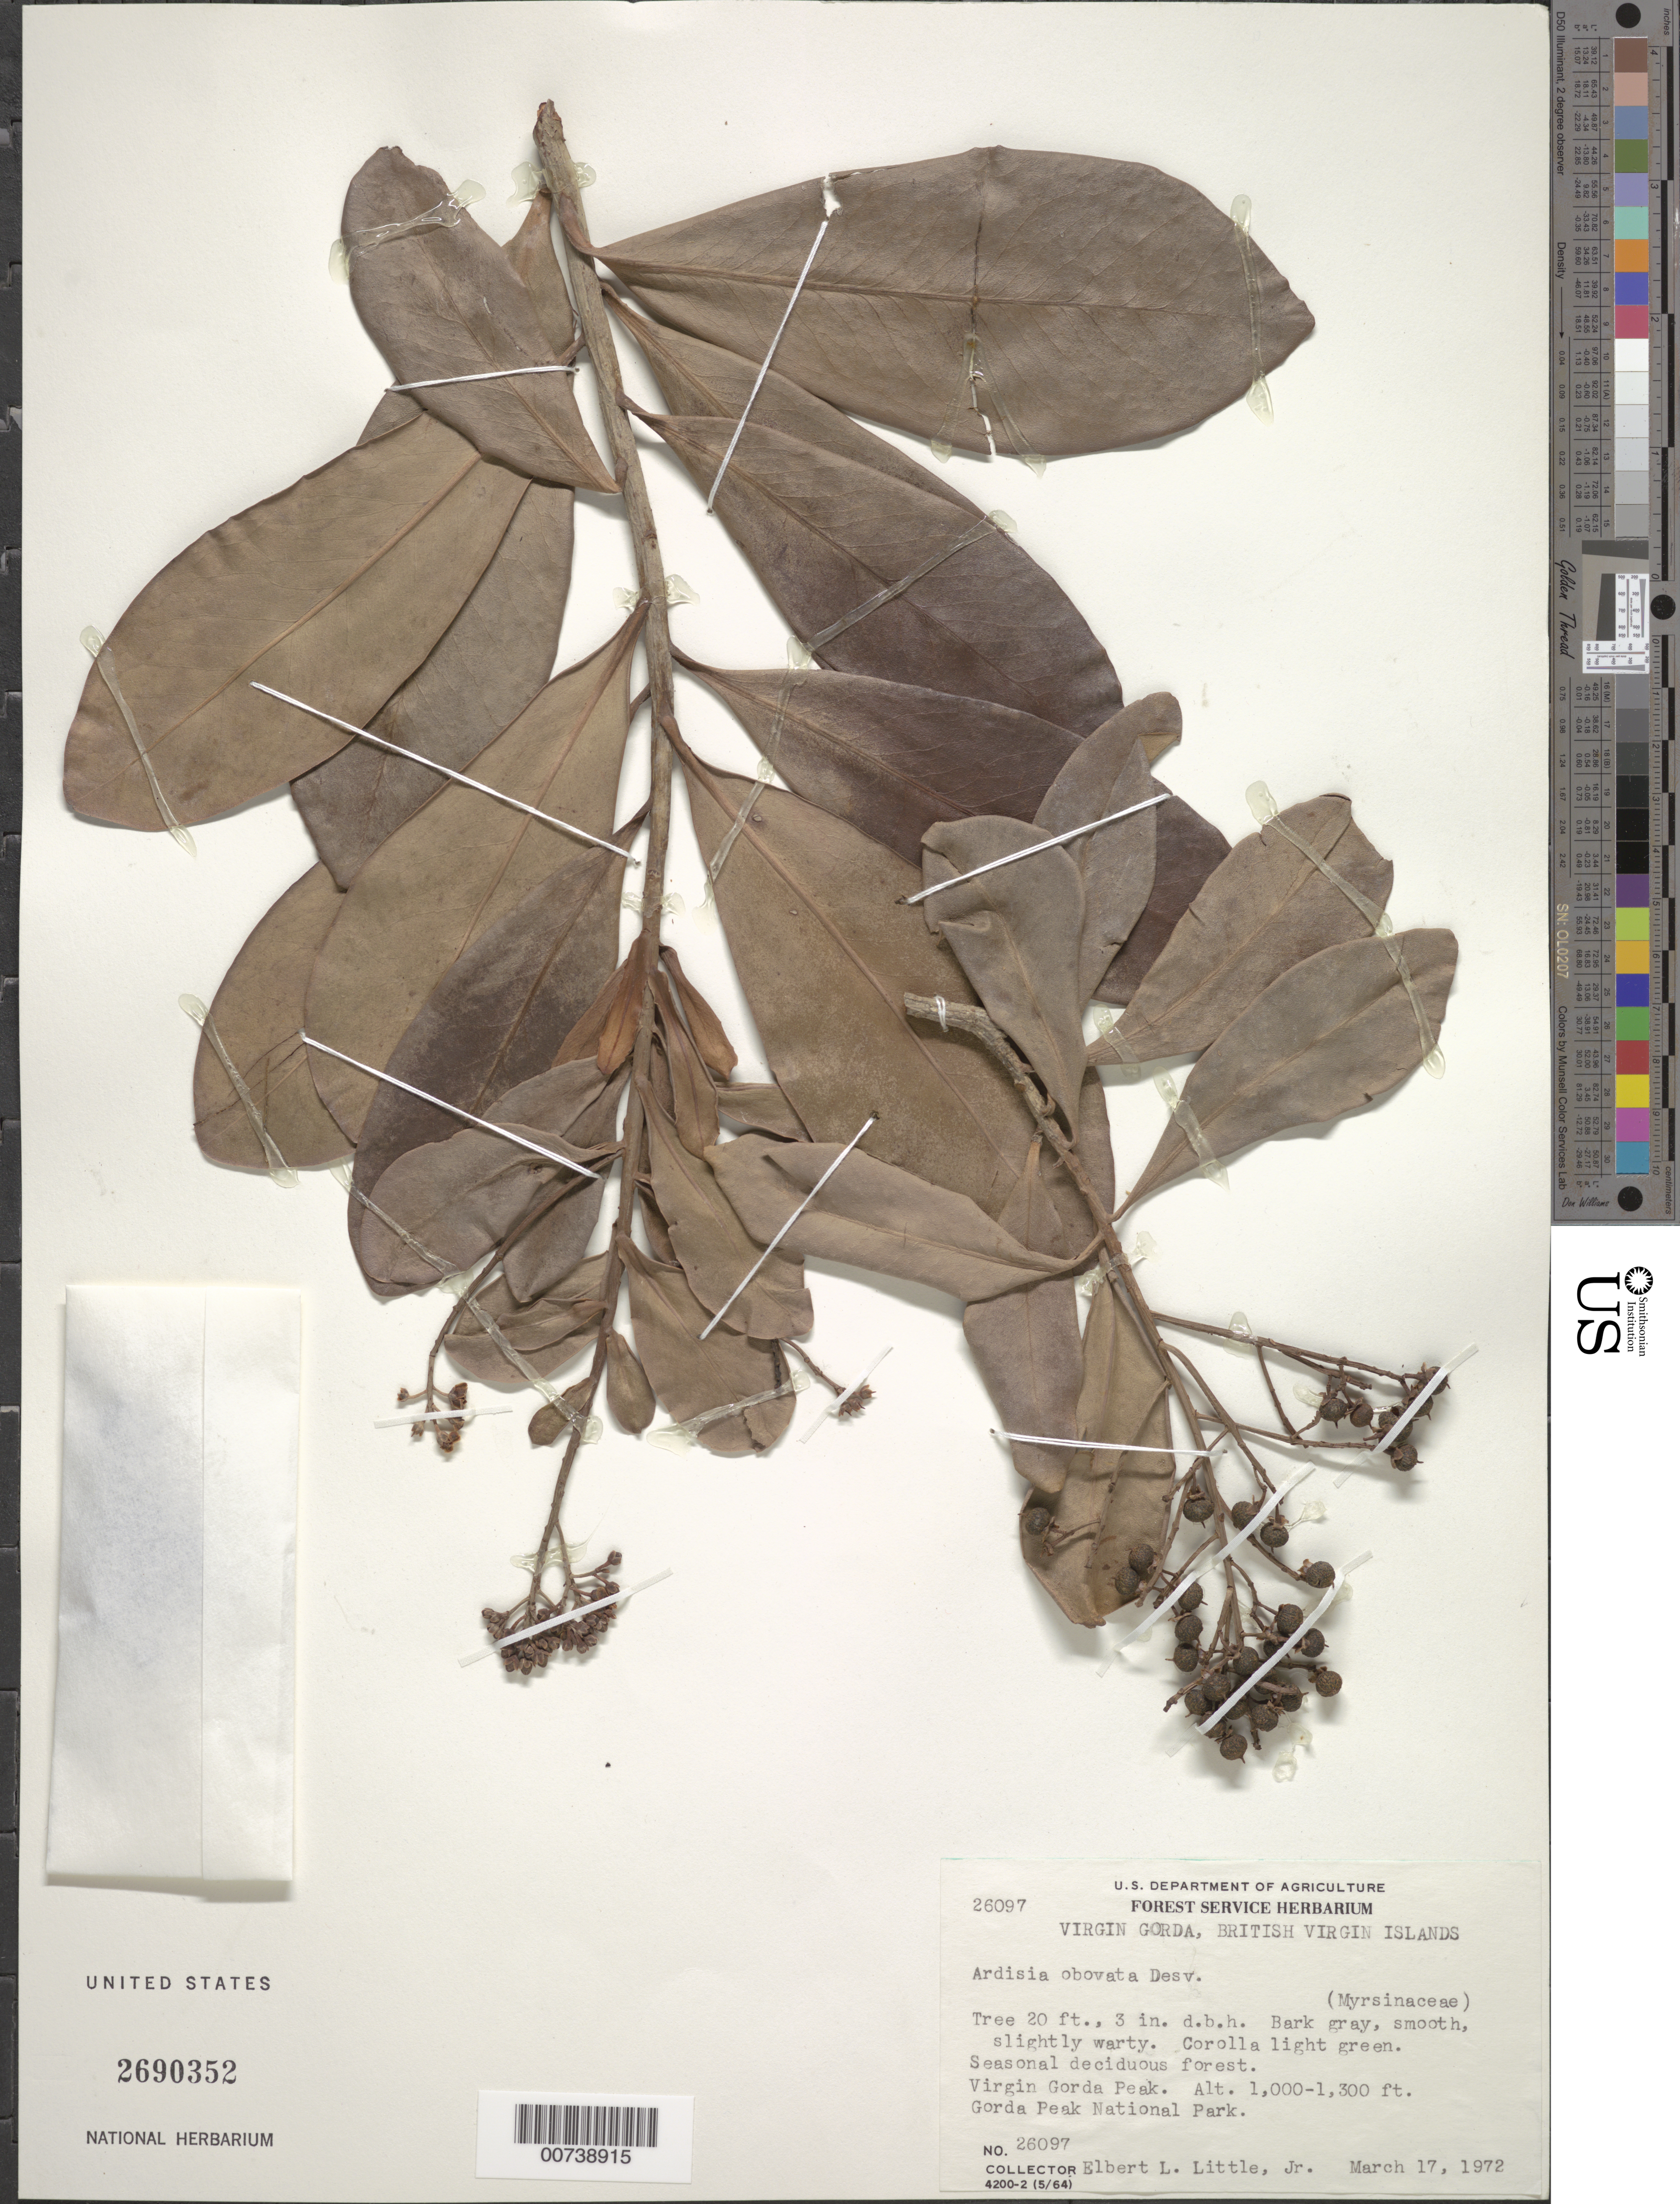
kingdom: Plantae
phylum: Tracheophyta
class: Magnoliopsida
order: Ericales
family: Primulaceae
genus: Ardisia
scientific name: Ardisia obovata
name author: Desv. ex Ham.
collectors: E. L. Little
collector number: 26097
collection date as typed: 17 Mar 1972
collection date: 1972-03-17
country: British Virgin Islands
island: Virgin Gorda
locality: Virgin Gorda Peak. Gorda Peak National Park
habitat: Seasonal deciduous forest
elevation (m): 305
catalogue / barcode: US 2690352